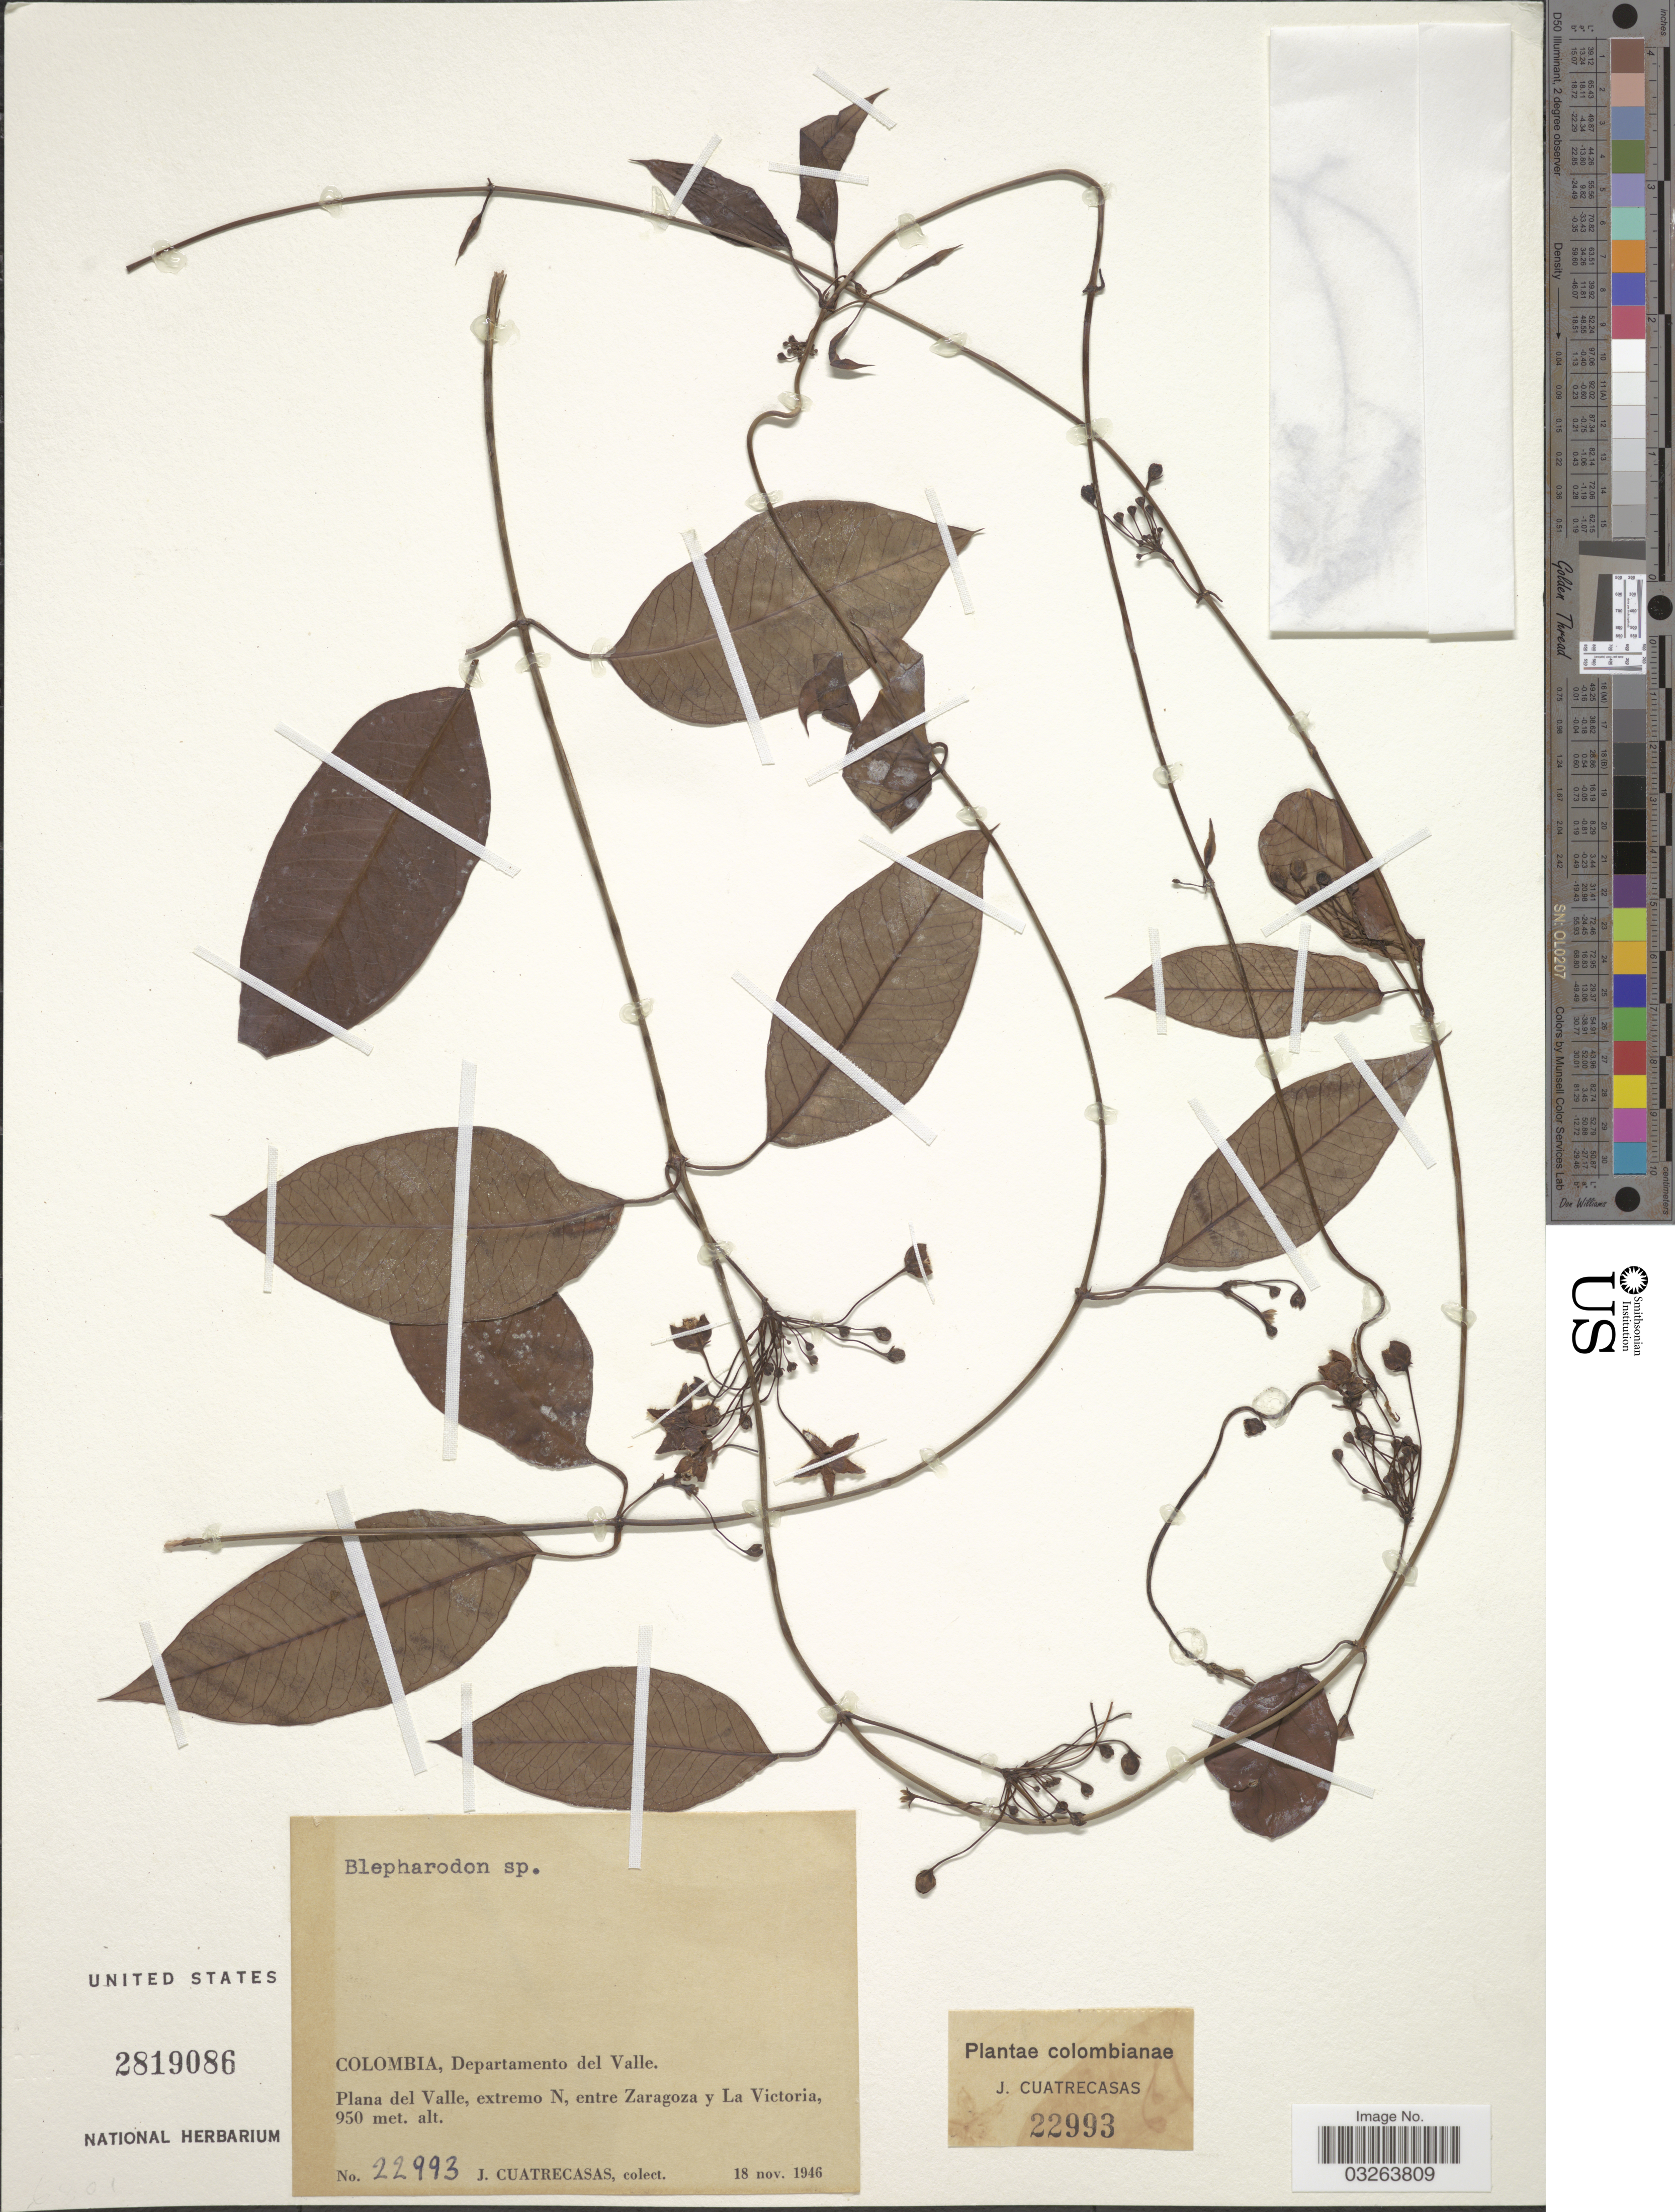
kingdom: Plantae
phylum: Tracheophyta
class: Magnoliopsida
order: Gentianales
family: Apocynaceae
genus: Blepharodon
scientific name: Blepharodon sp.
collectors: J. Cuatrecasas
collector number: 22993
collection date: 1946-11-18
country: Colombia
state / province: Valle del Cauca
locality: Departamento del Valle. Plana del Valle, extremo N, entre Zaragoza y La Victoria.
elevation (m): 950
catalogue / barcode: US 2819086